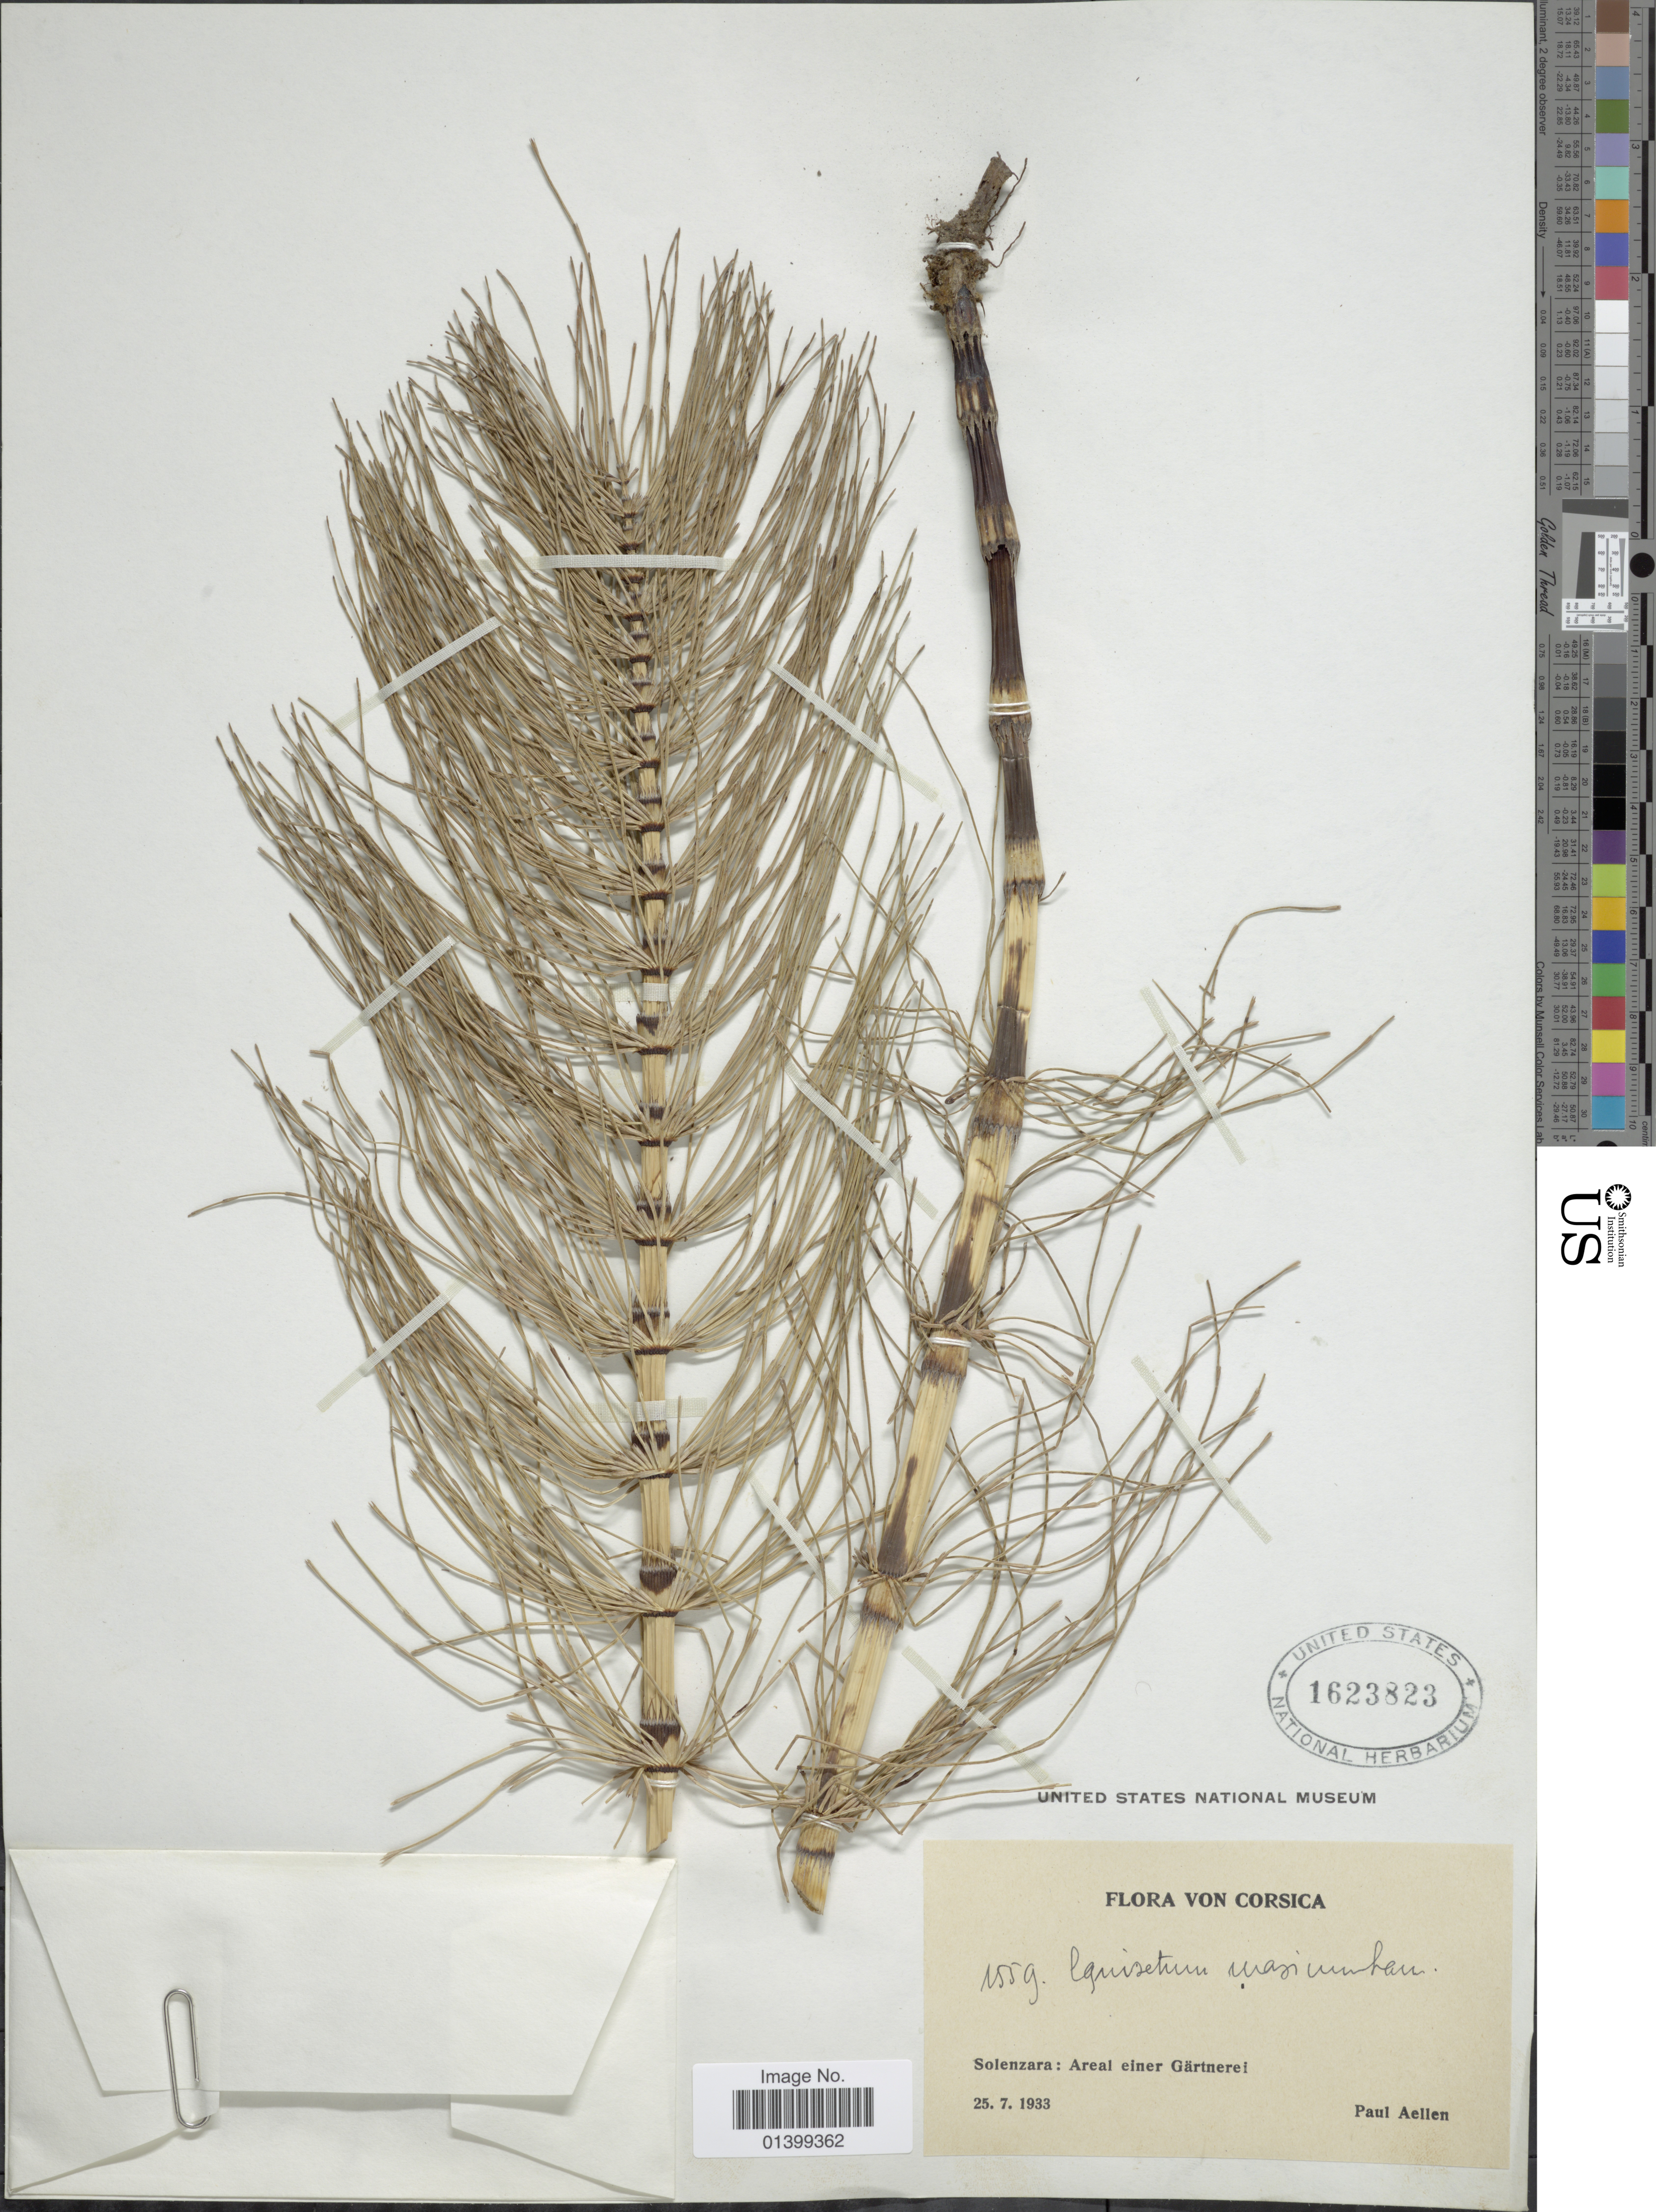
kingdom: Plantae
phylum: Tracheophyta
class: Polypodiopsida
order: Equisetales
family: Equisetaceae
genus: Equisetum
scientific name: Equisetum telmateia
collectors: P. Aellen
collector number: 1559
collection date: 1933-07-25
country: France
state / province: Corsica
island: Corse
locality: Corsica. Solenzara: Areal einer Gärtnerei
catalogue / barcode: US 1623823